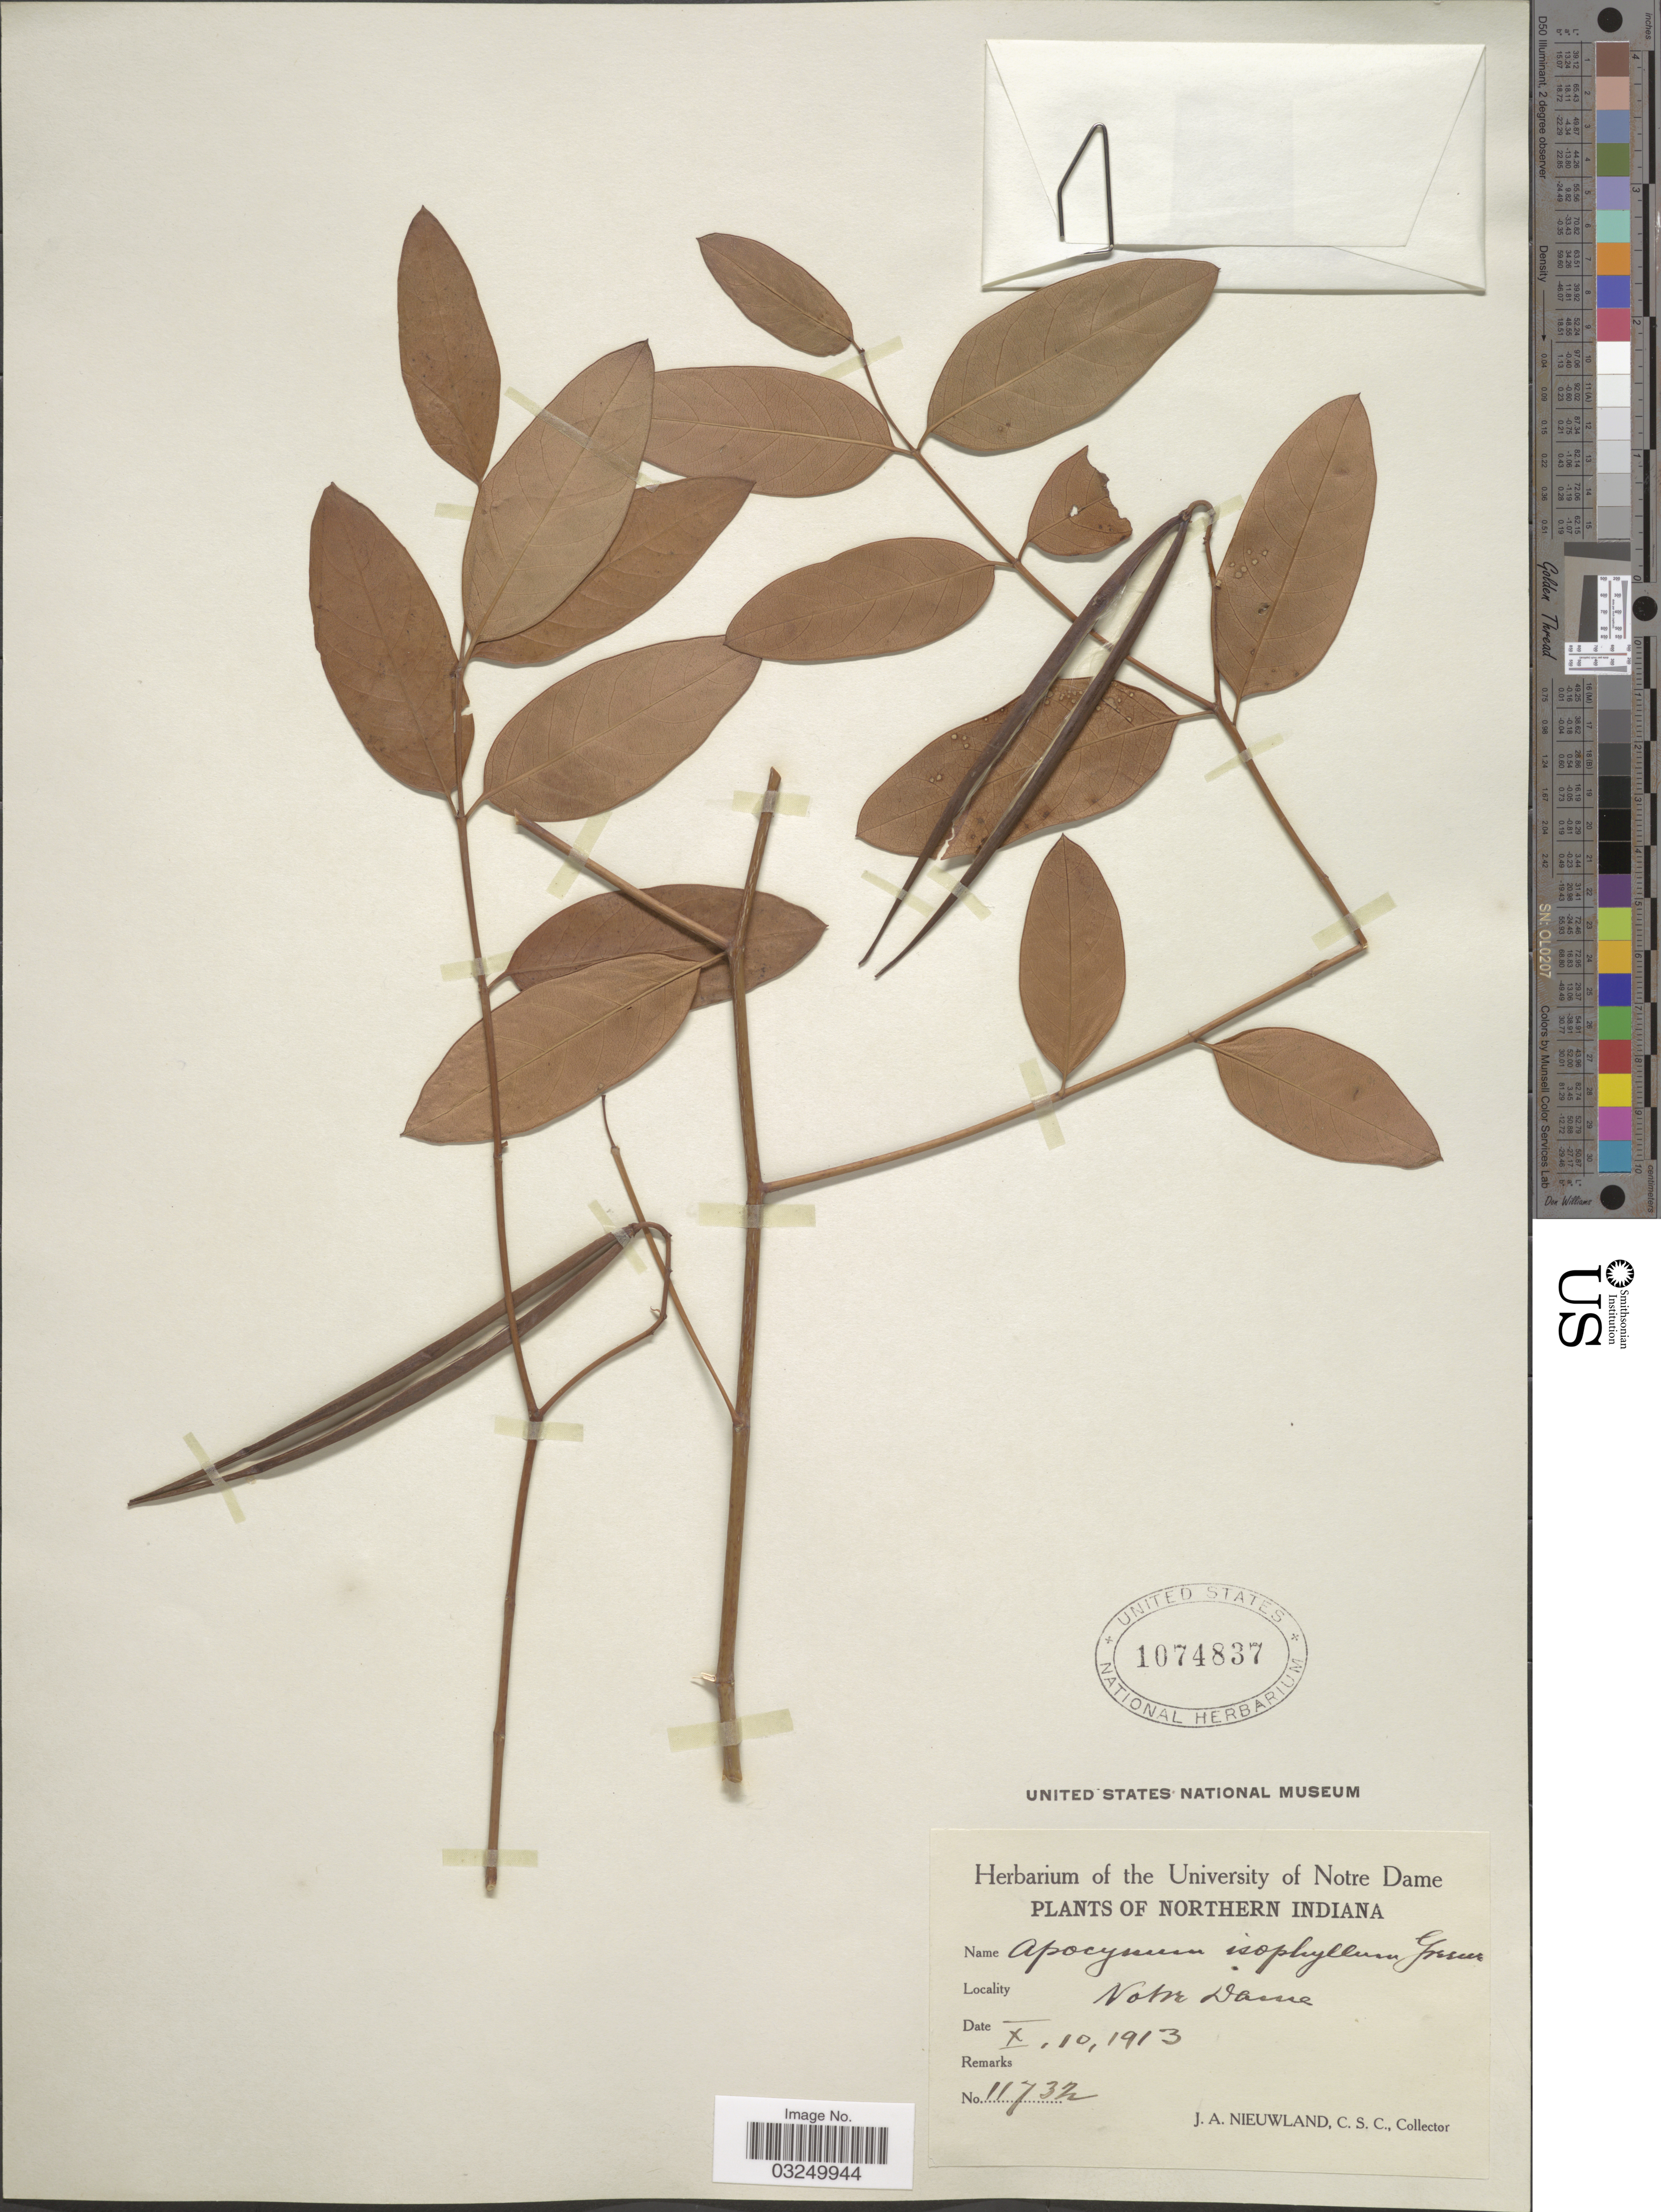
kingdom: Plantae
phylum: Tracheophyta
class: Magnoliopsida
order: Gentianales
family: Apocynaceae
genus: Apocynum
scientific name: Apocynum isophyllum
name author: S.W. Greene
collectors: J. A. Nieuwland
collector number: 1173½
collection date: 1913-10-10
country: United States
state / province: Indiana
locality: Northern Indiana. Notre Dame.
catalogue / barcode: US 1074837